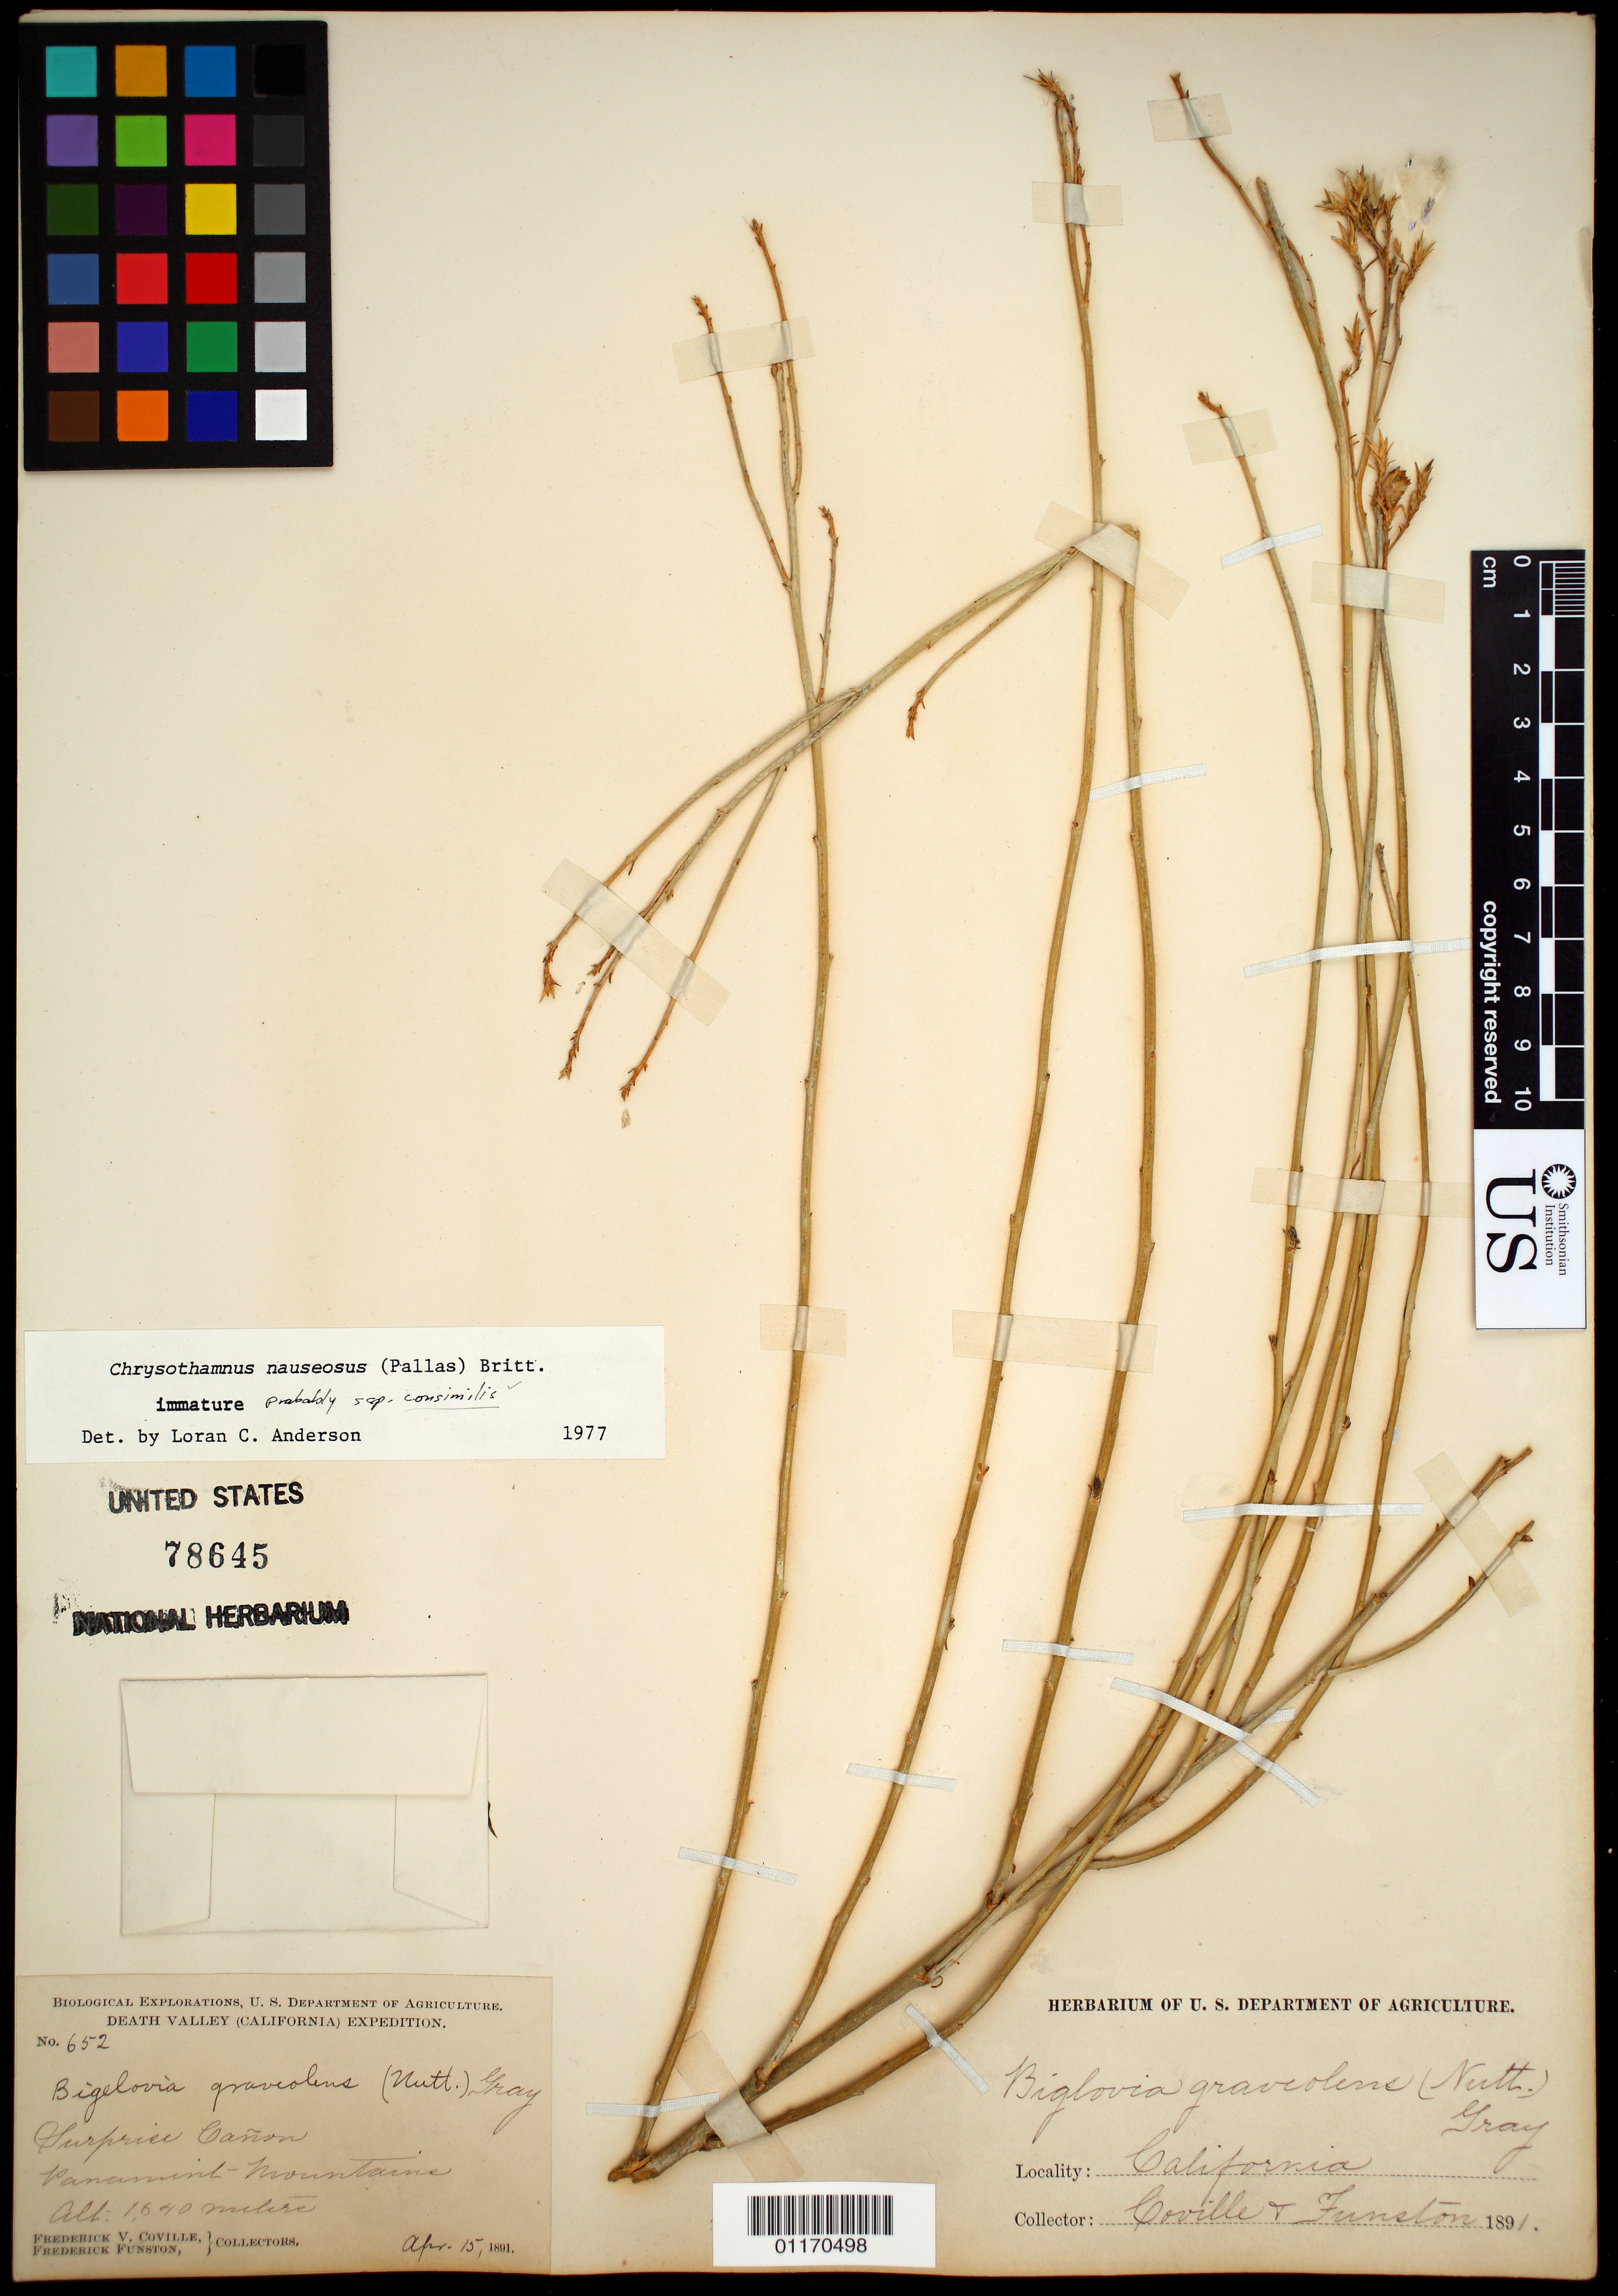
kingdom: Plantae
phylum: Tracheophyta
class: Magnoliopsida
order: Asterales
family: Asteraceae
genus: Ericameria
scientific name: Ericameria nauseosa var. oreophila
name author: (A. Nelson) G.L. Nesom & G.I. Baird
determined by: Urbatsch, Lowell E., Curator (LSU), Louisiana State University (UNITED STATES)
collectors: F. V. Coville & F. Funston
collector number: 652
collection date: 1891-04-15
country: United States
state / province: California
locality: Surprise Canyon, Panamint Mountains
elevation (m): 1640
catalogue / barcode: US 78645